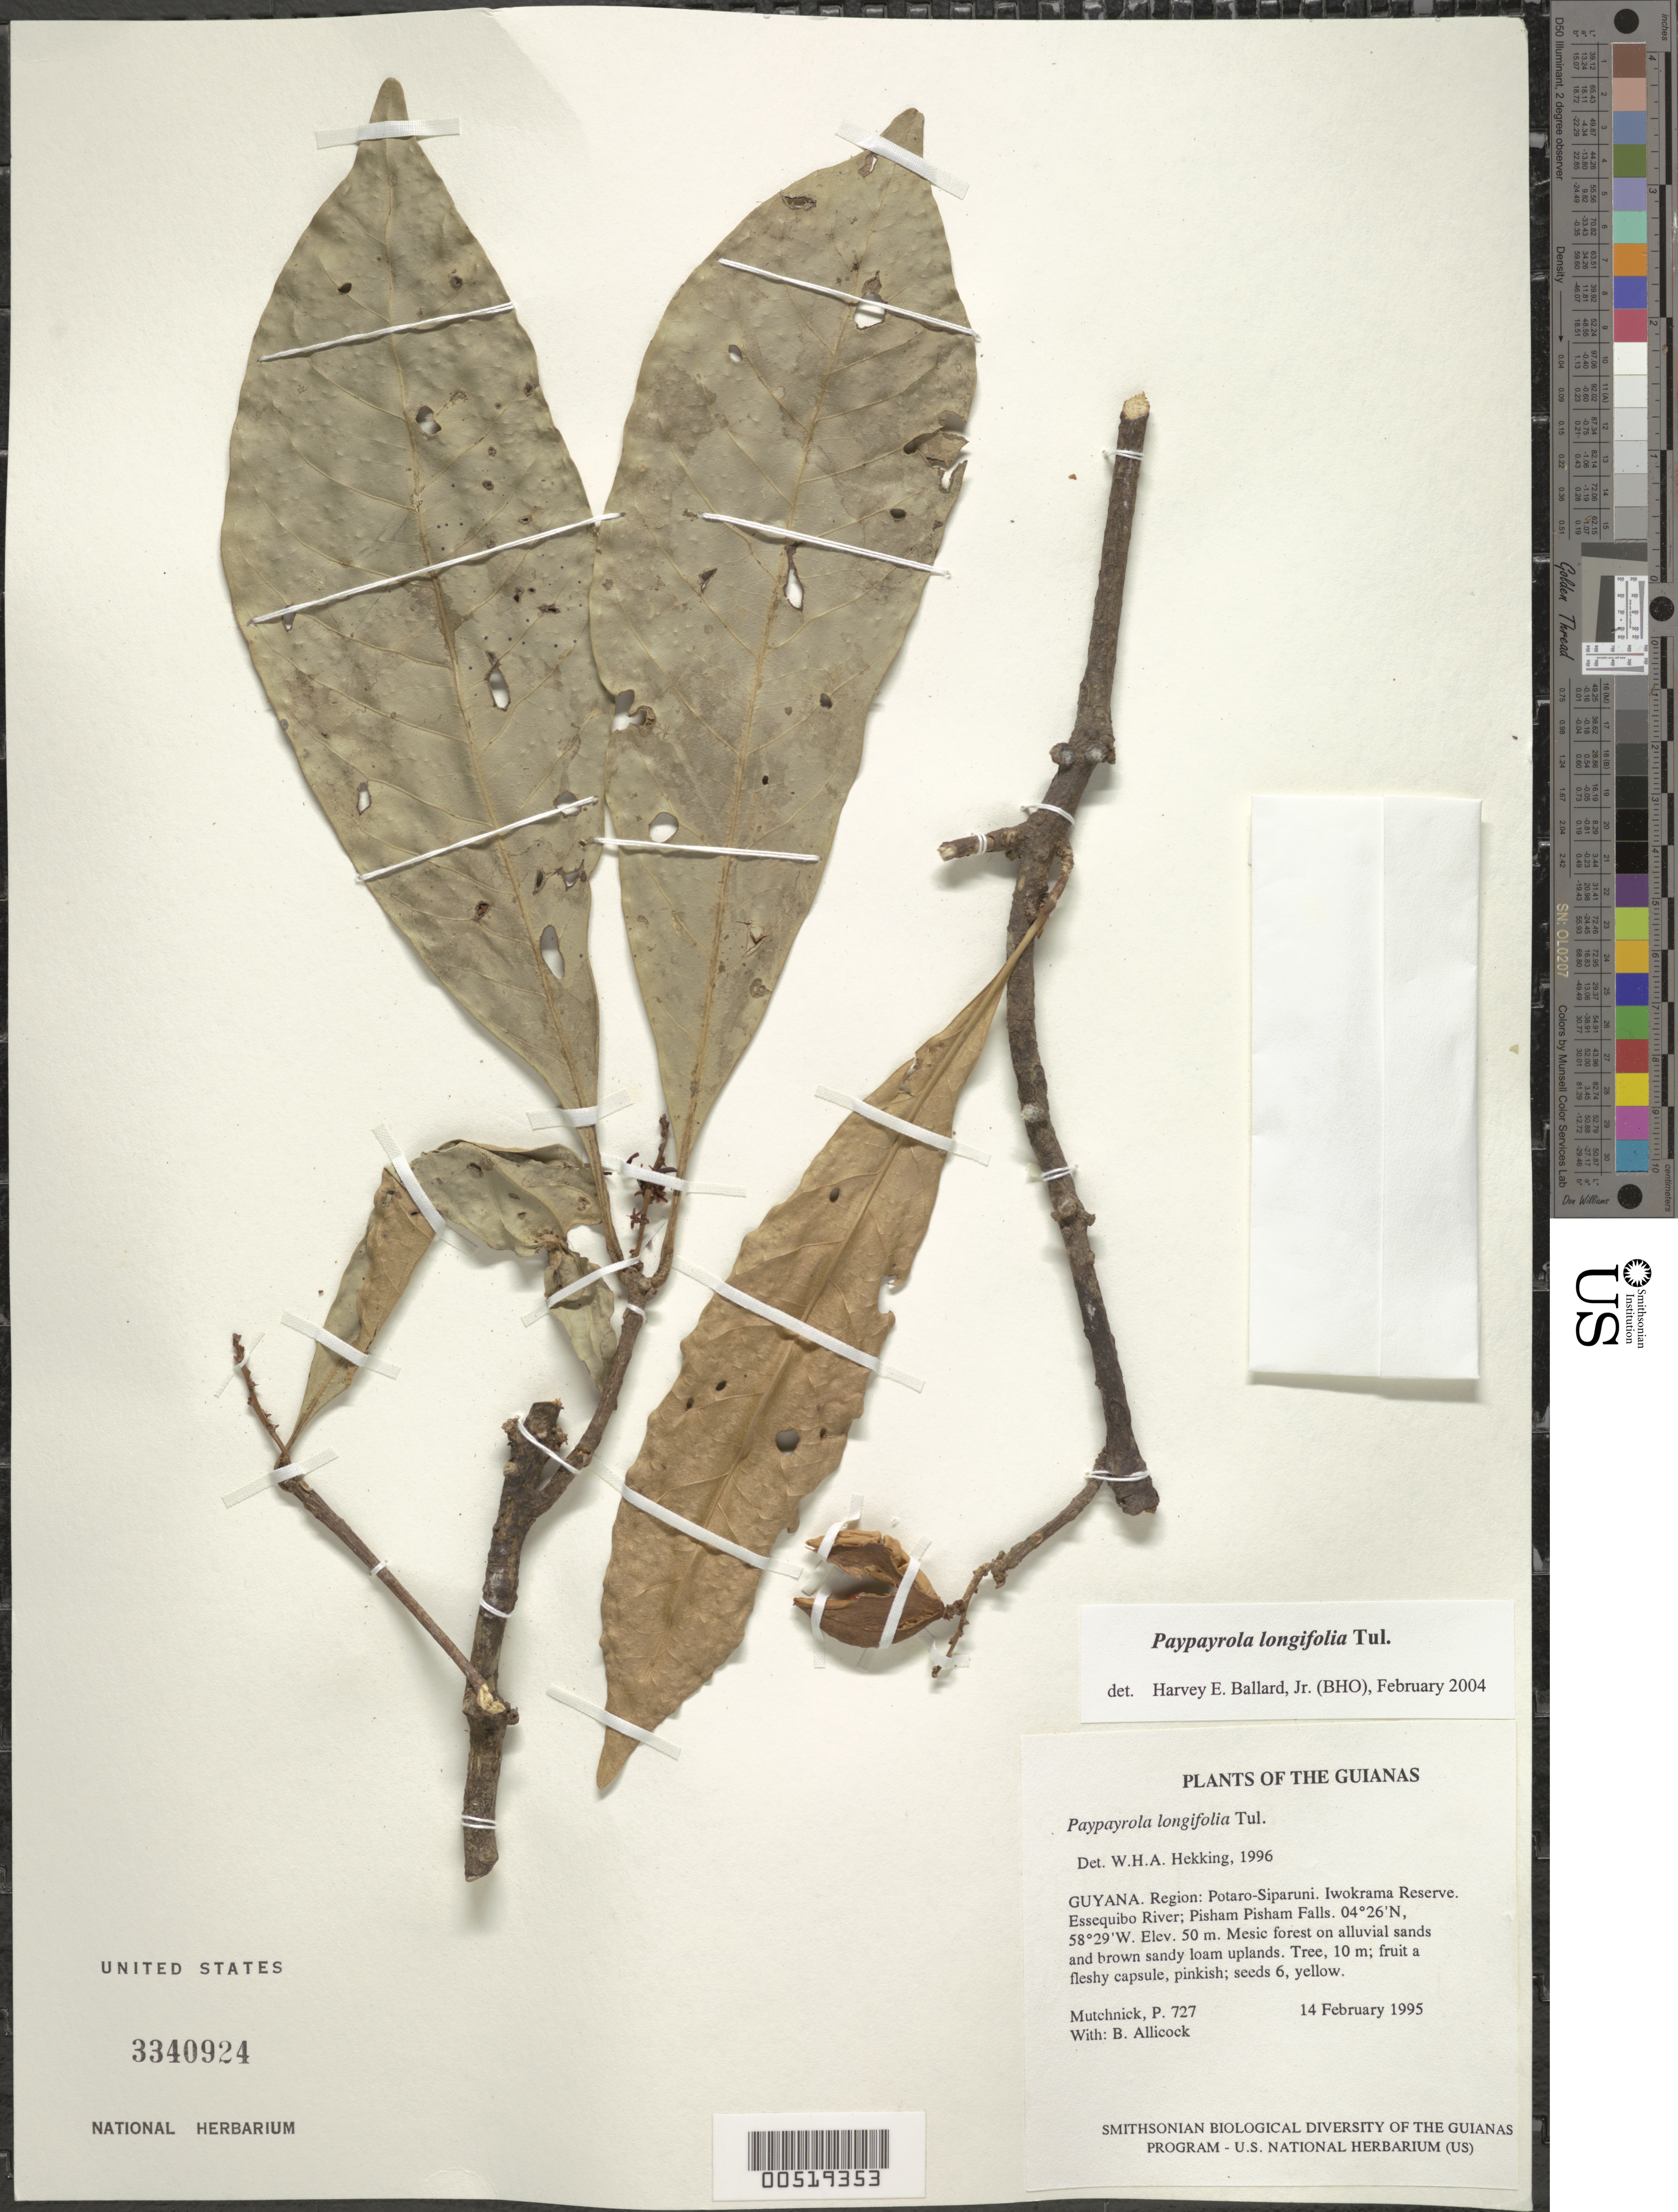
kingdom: Plantae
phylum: Tracheophyta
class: Magnoliopsida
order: Malpighiales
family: Violaceae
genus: Paypayrola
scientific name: Paypayrola longifolia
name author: Tul.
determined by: Ballard, Harvey E.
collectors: P. Mutchnick & B. Allicock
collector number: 727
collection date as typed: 14 February 1995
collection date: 1995-02-14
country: Guyana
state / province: Potaro-Siparuni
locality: Iwokrama Reserve. Essequibo River; Pisham Pisham Falls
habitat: Mesic forest on alluvial sands and brown sandy loam uplands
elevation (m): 50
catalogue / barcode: US 3340924